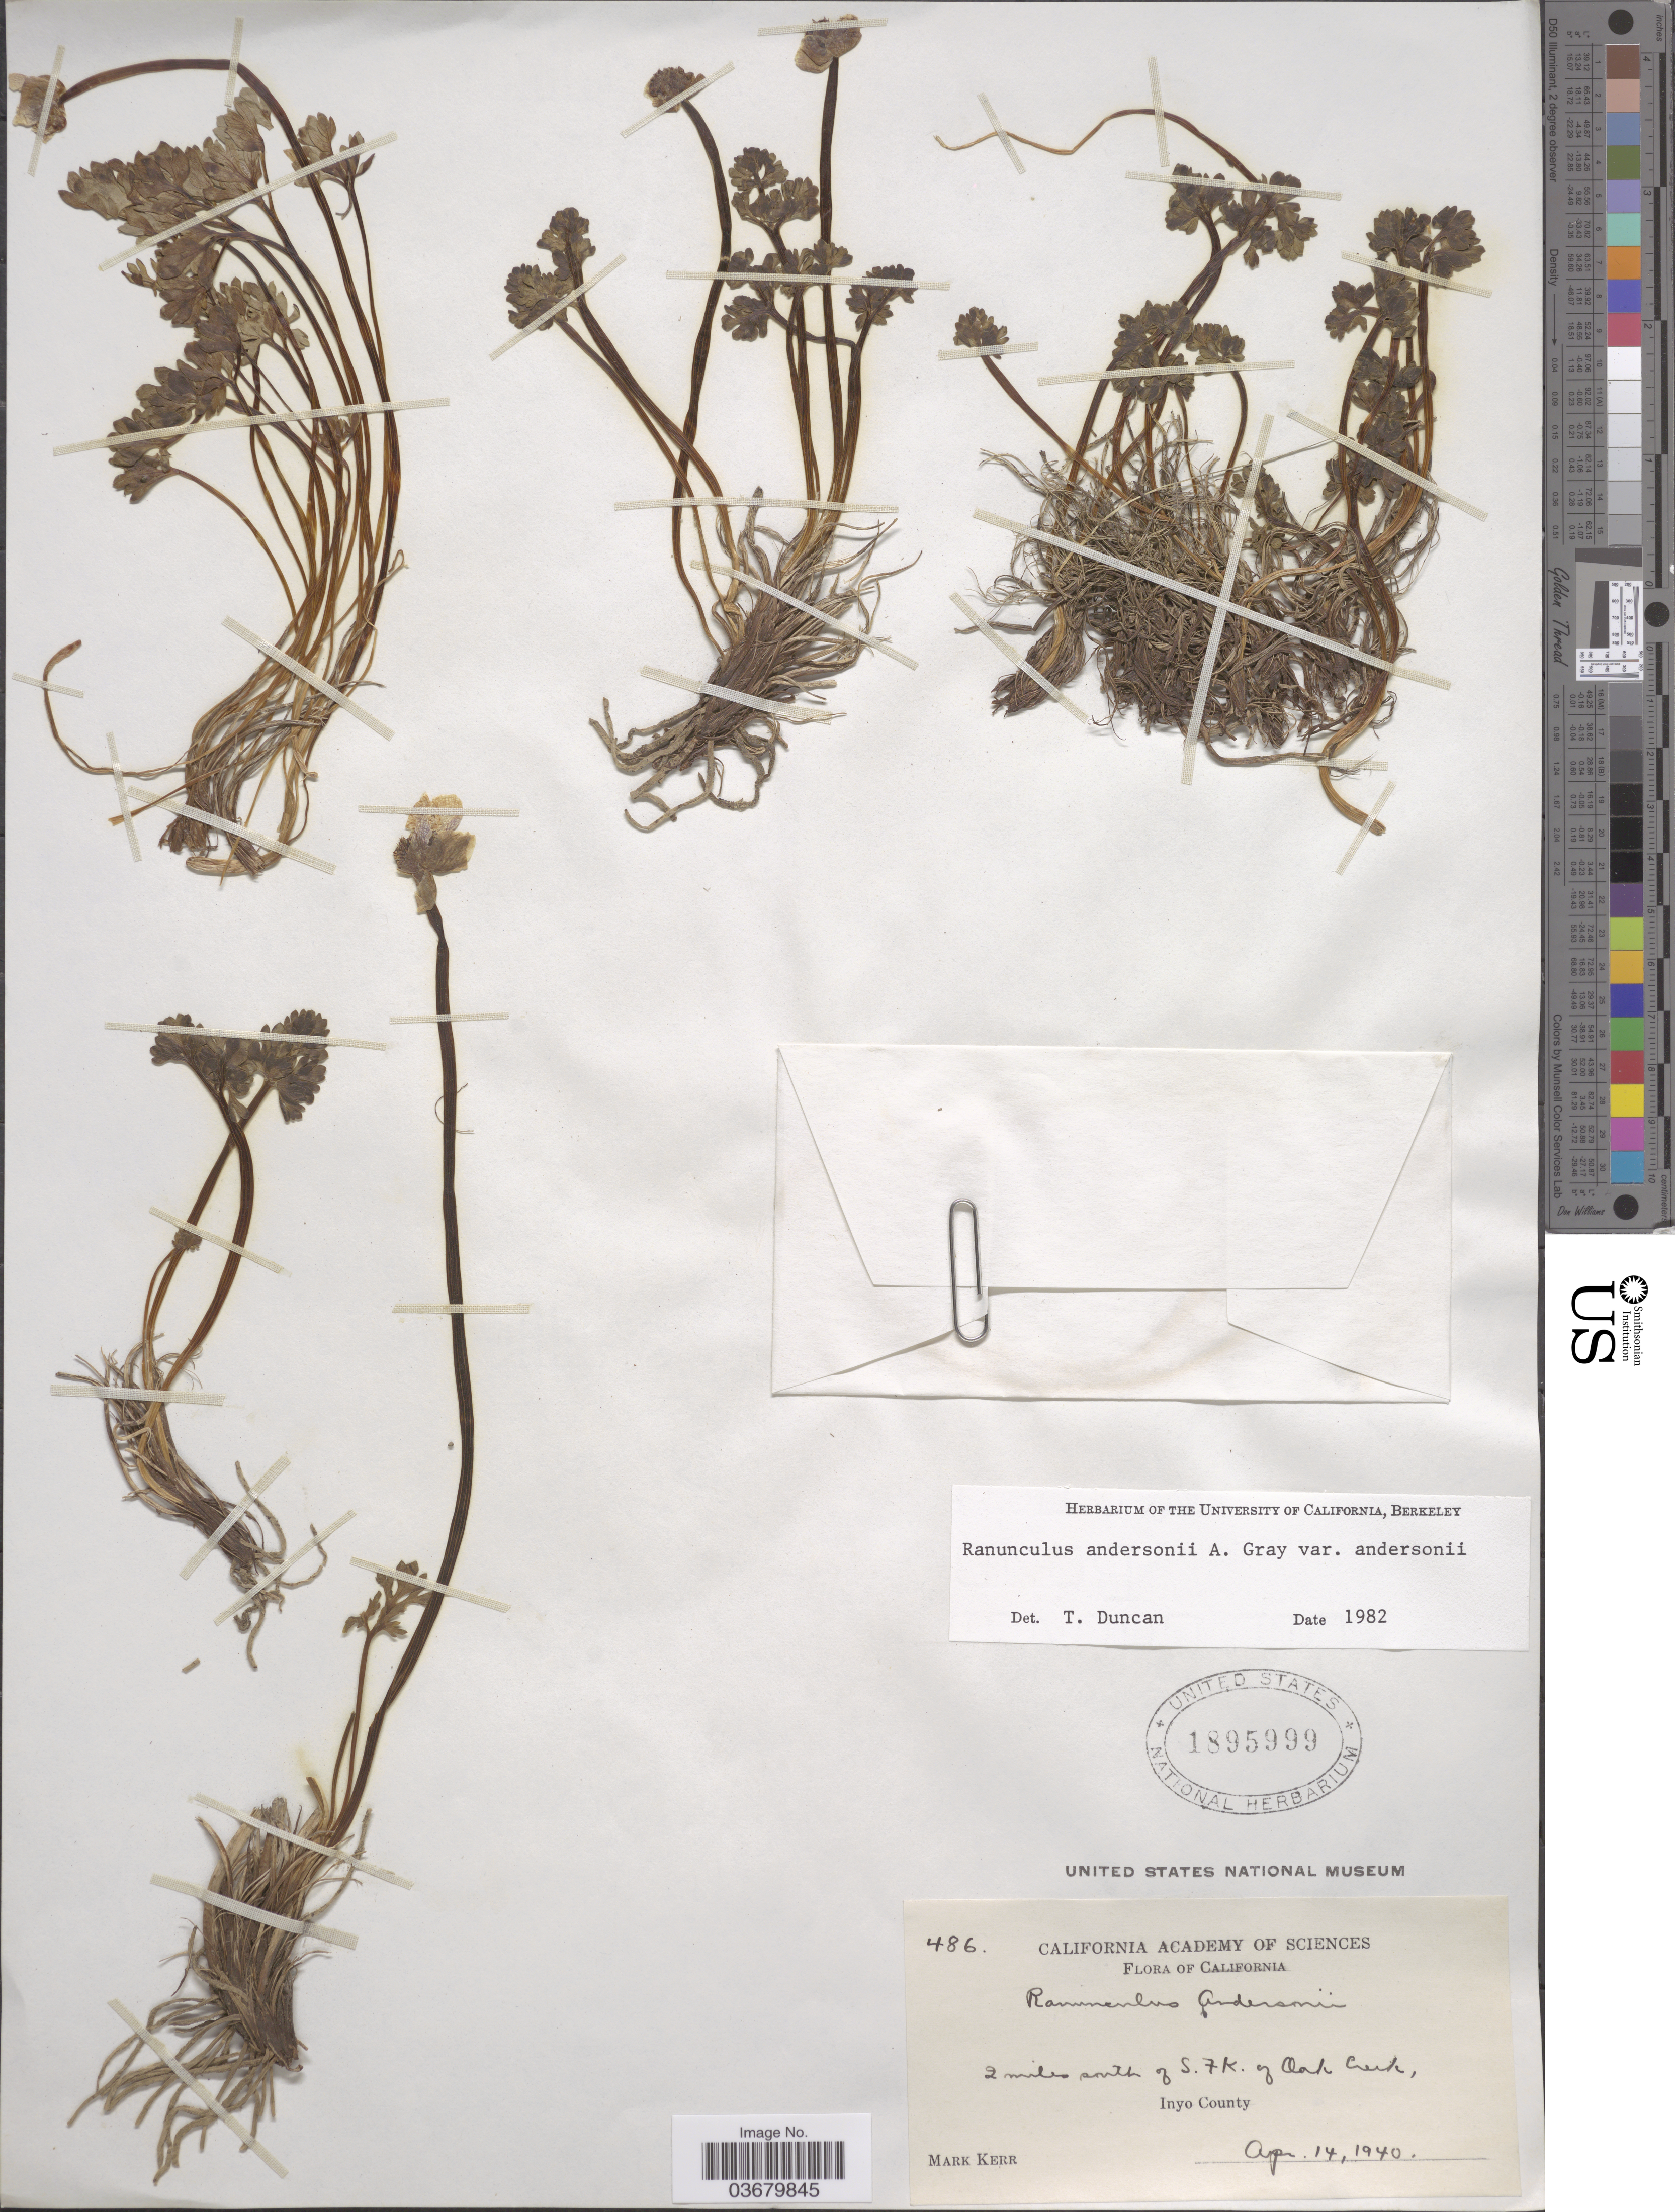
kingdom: Plantae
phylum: Tracheophyta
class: Magnoliopsida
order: Ranunculales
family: Ranunculaceae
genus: Ranunculus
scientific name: Ranunculus andersonii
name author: A. Gray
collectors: M. Kerr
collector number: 486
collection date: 1940-04-14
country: United States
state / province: California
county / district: Inyo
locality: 2 miles south of S.F.K. of Oak Creek, Inyo County.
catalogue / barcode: US 1895999